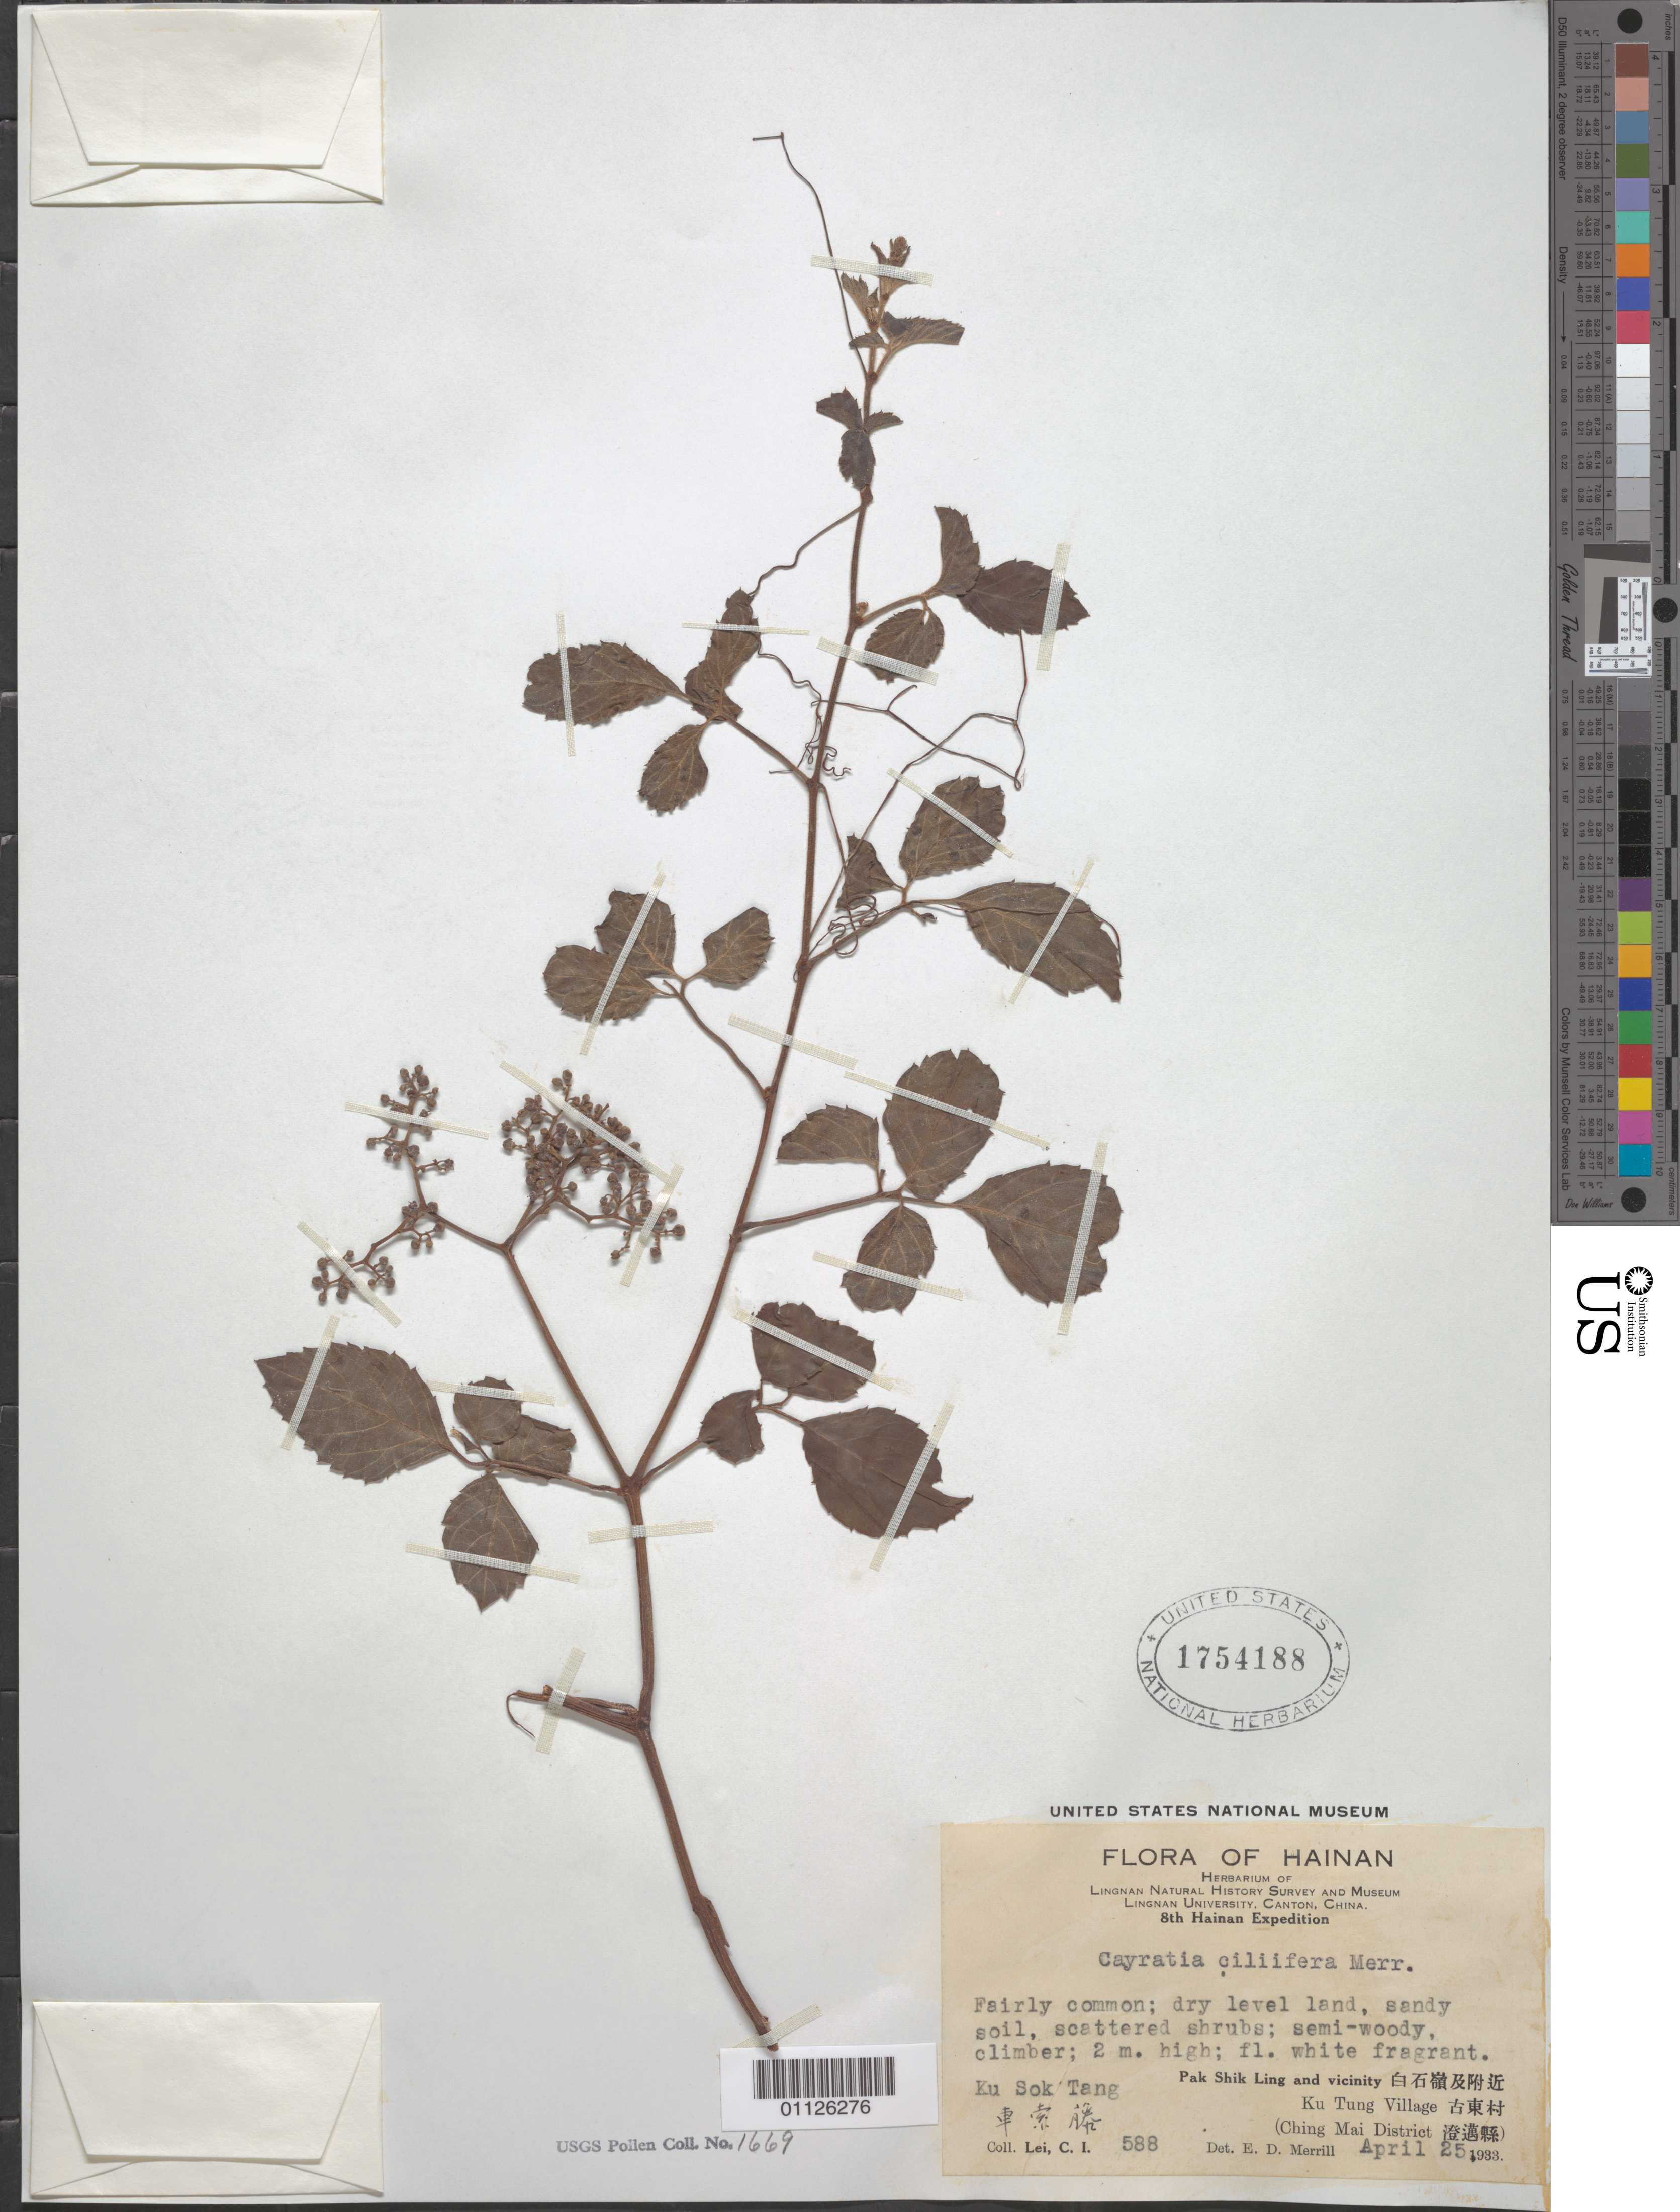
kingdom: Plantae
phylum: Tracheophyta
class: Magnoliopsida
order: Vitales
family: Vitaceae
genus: Cayratia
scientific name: Cayratia ciliifera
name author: (Merr.) Chun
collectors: C. I. Lei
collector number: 588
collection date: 1933-04-25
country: China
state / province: Hainan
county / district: Ching Mai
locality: Pak Shik Ling and vicinity. Ku Tung Village.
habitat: Fairly common; dry level land, sandy soil, scattered shrubs; semi-woody, climber.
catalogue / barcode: US 1754188